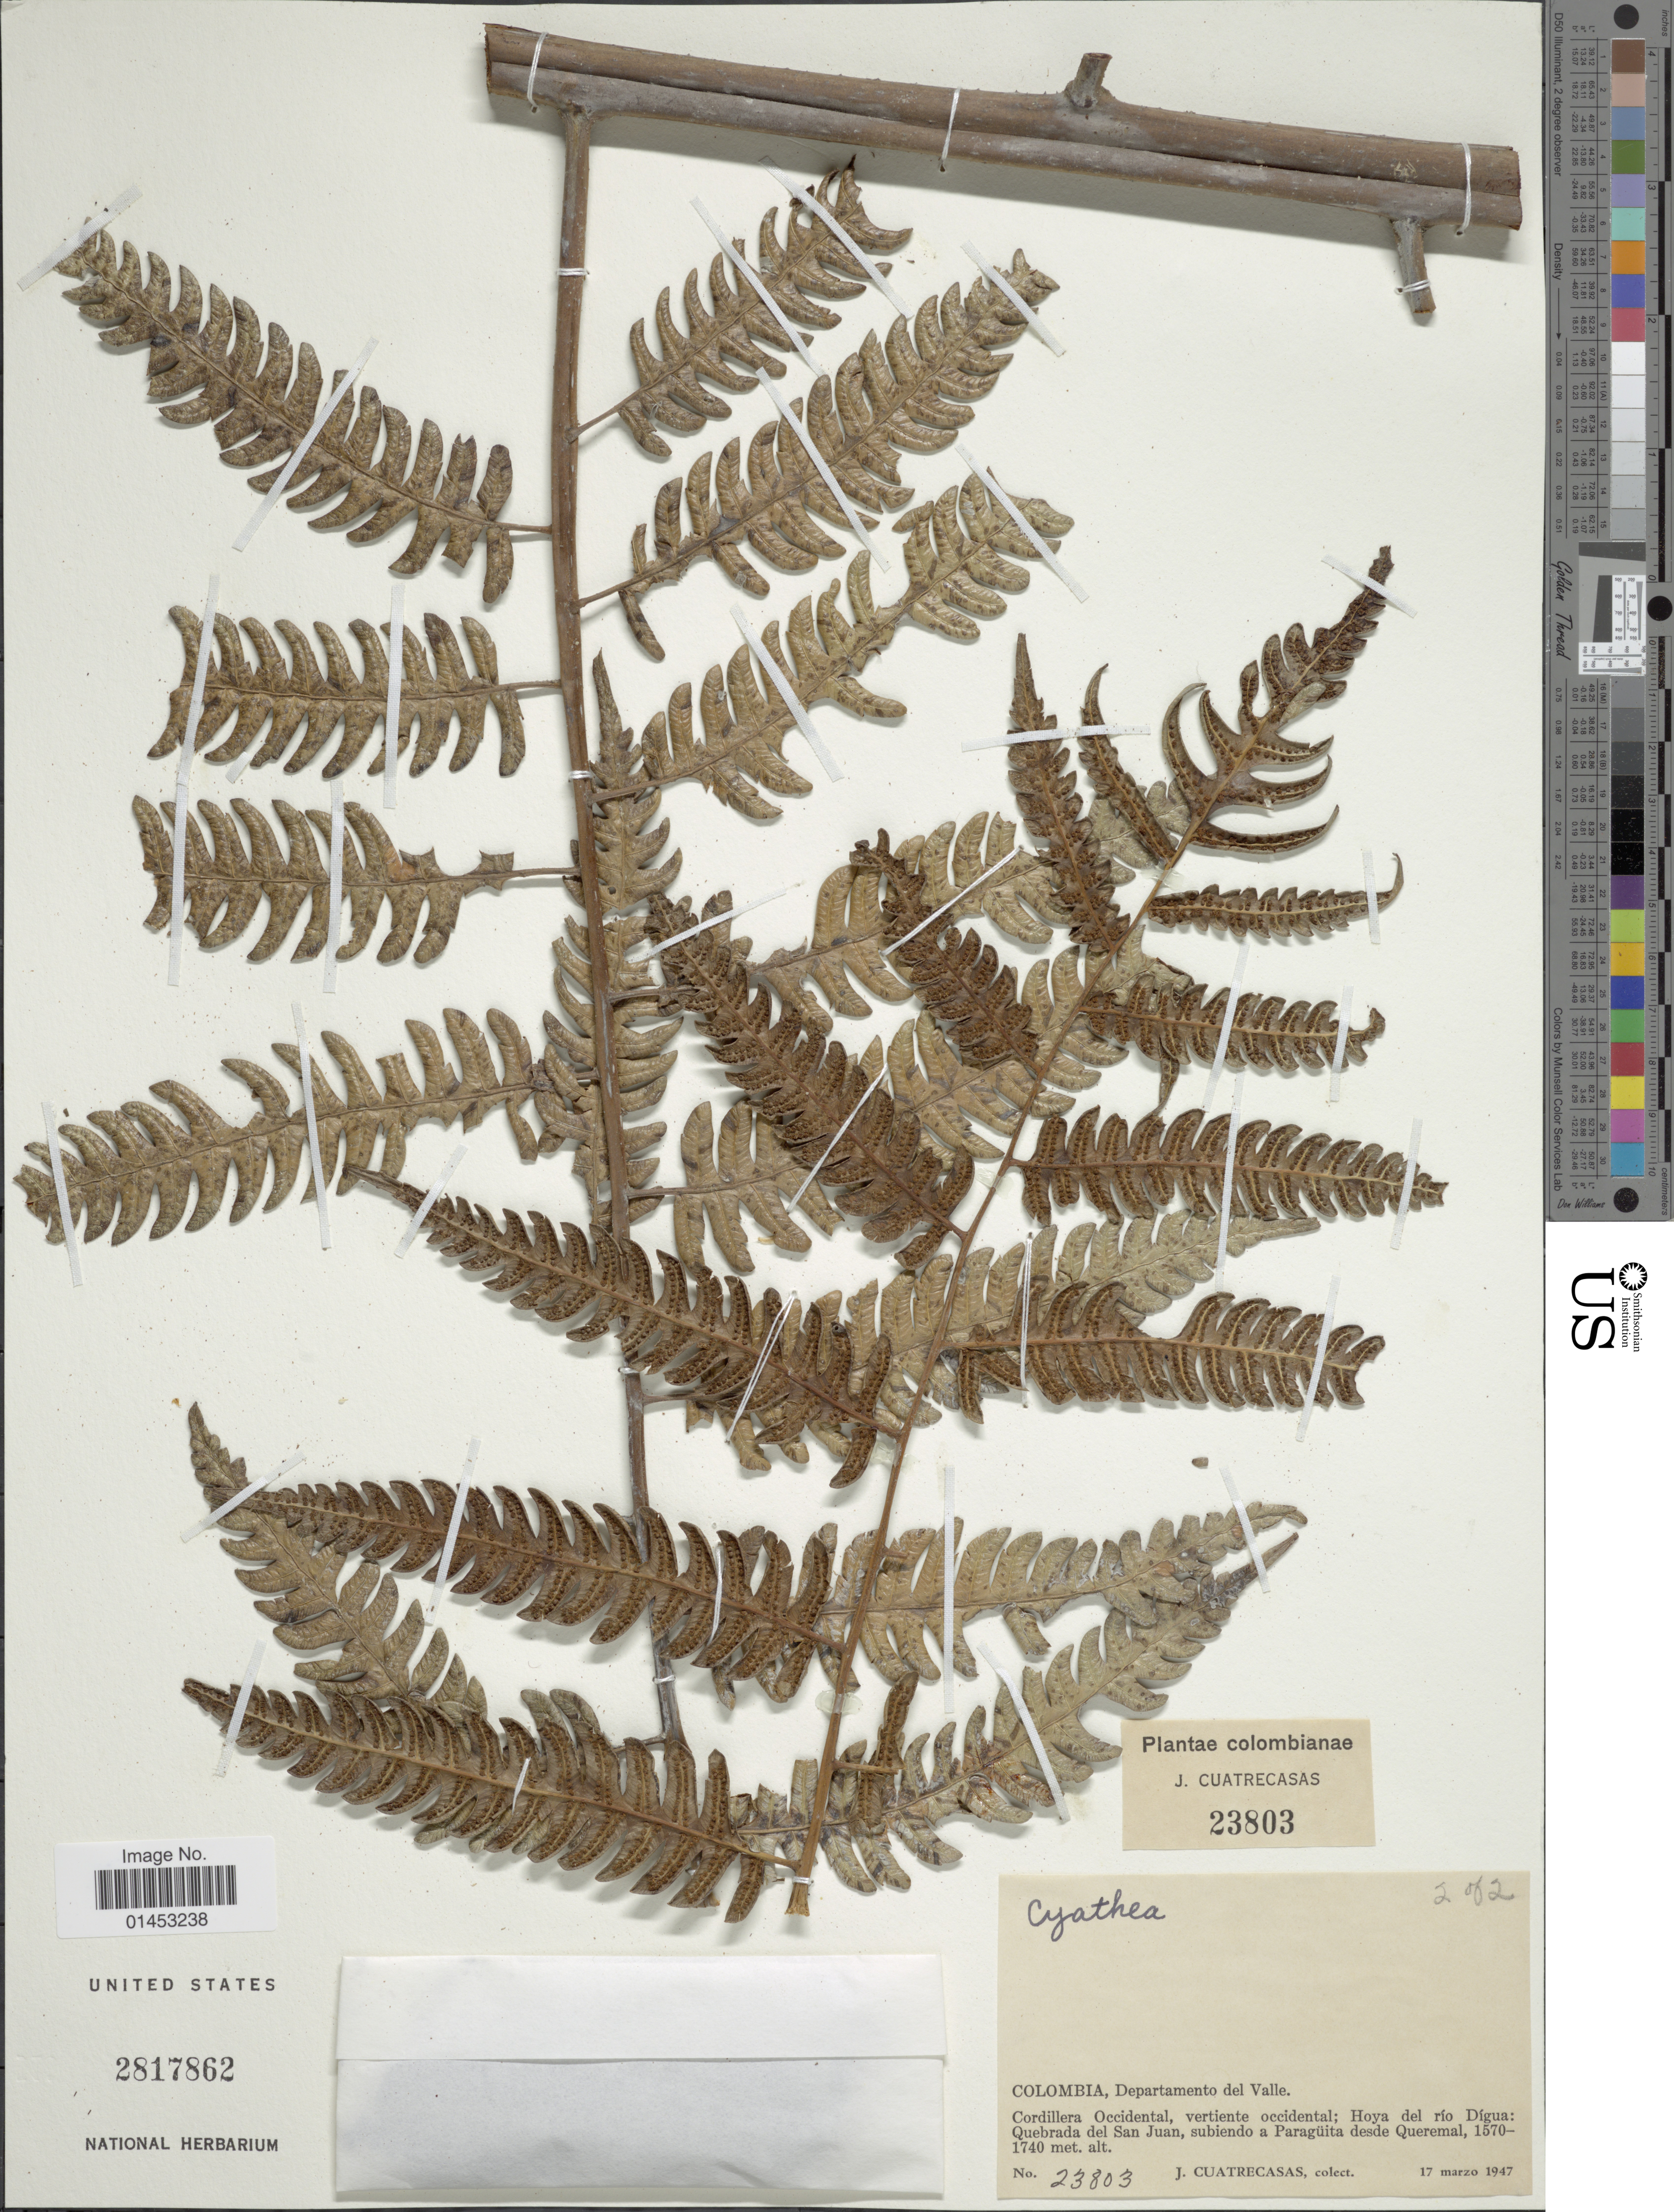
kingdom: Plantae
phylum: Tracheophyta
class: Polypodiopsida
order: Cyatheales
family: Cyatheaceae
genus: Cyathea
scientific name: Cyathea sp.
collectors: J. Cuatrecasas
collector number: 23803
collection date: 1947-03-17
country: Colombia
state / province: Valle del Cauca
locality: Departamento del Valle, Cordillera occidental, vertiente occidental: Hoya del rio Digua: Quebrada del San Juan, subiendo a Paraguita desde Queremal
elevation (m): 1570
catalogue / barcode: US 2817862